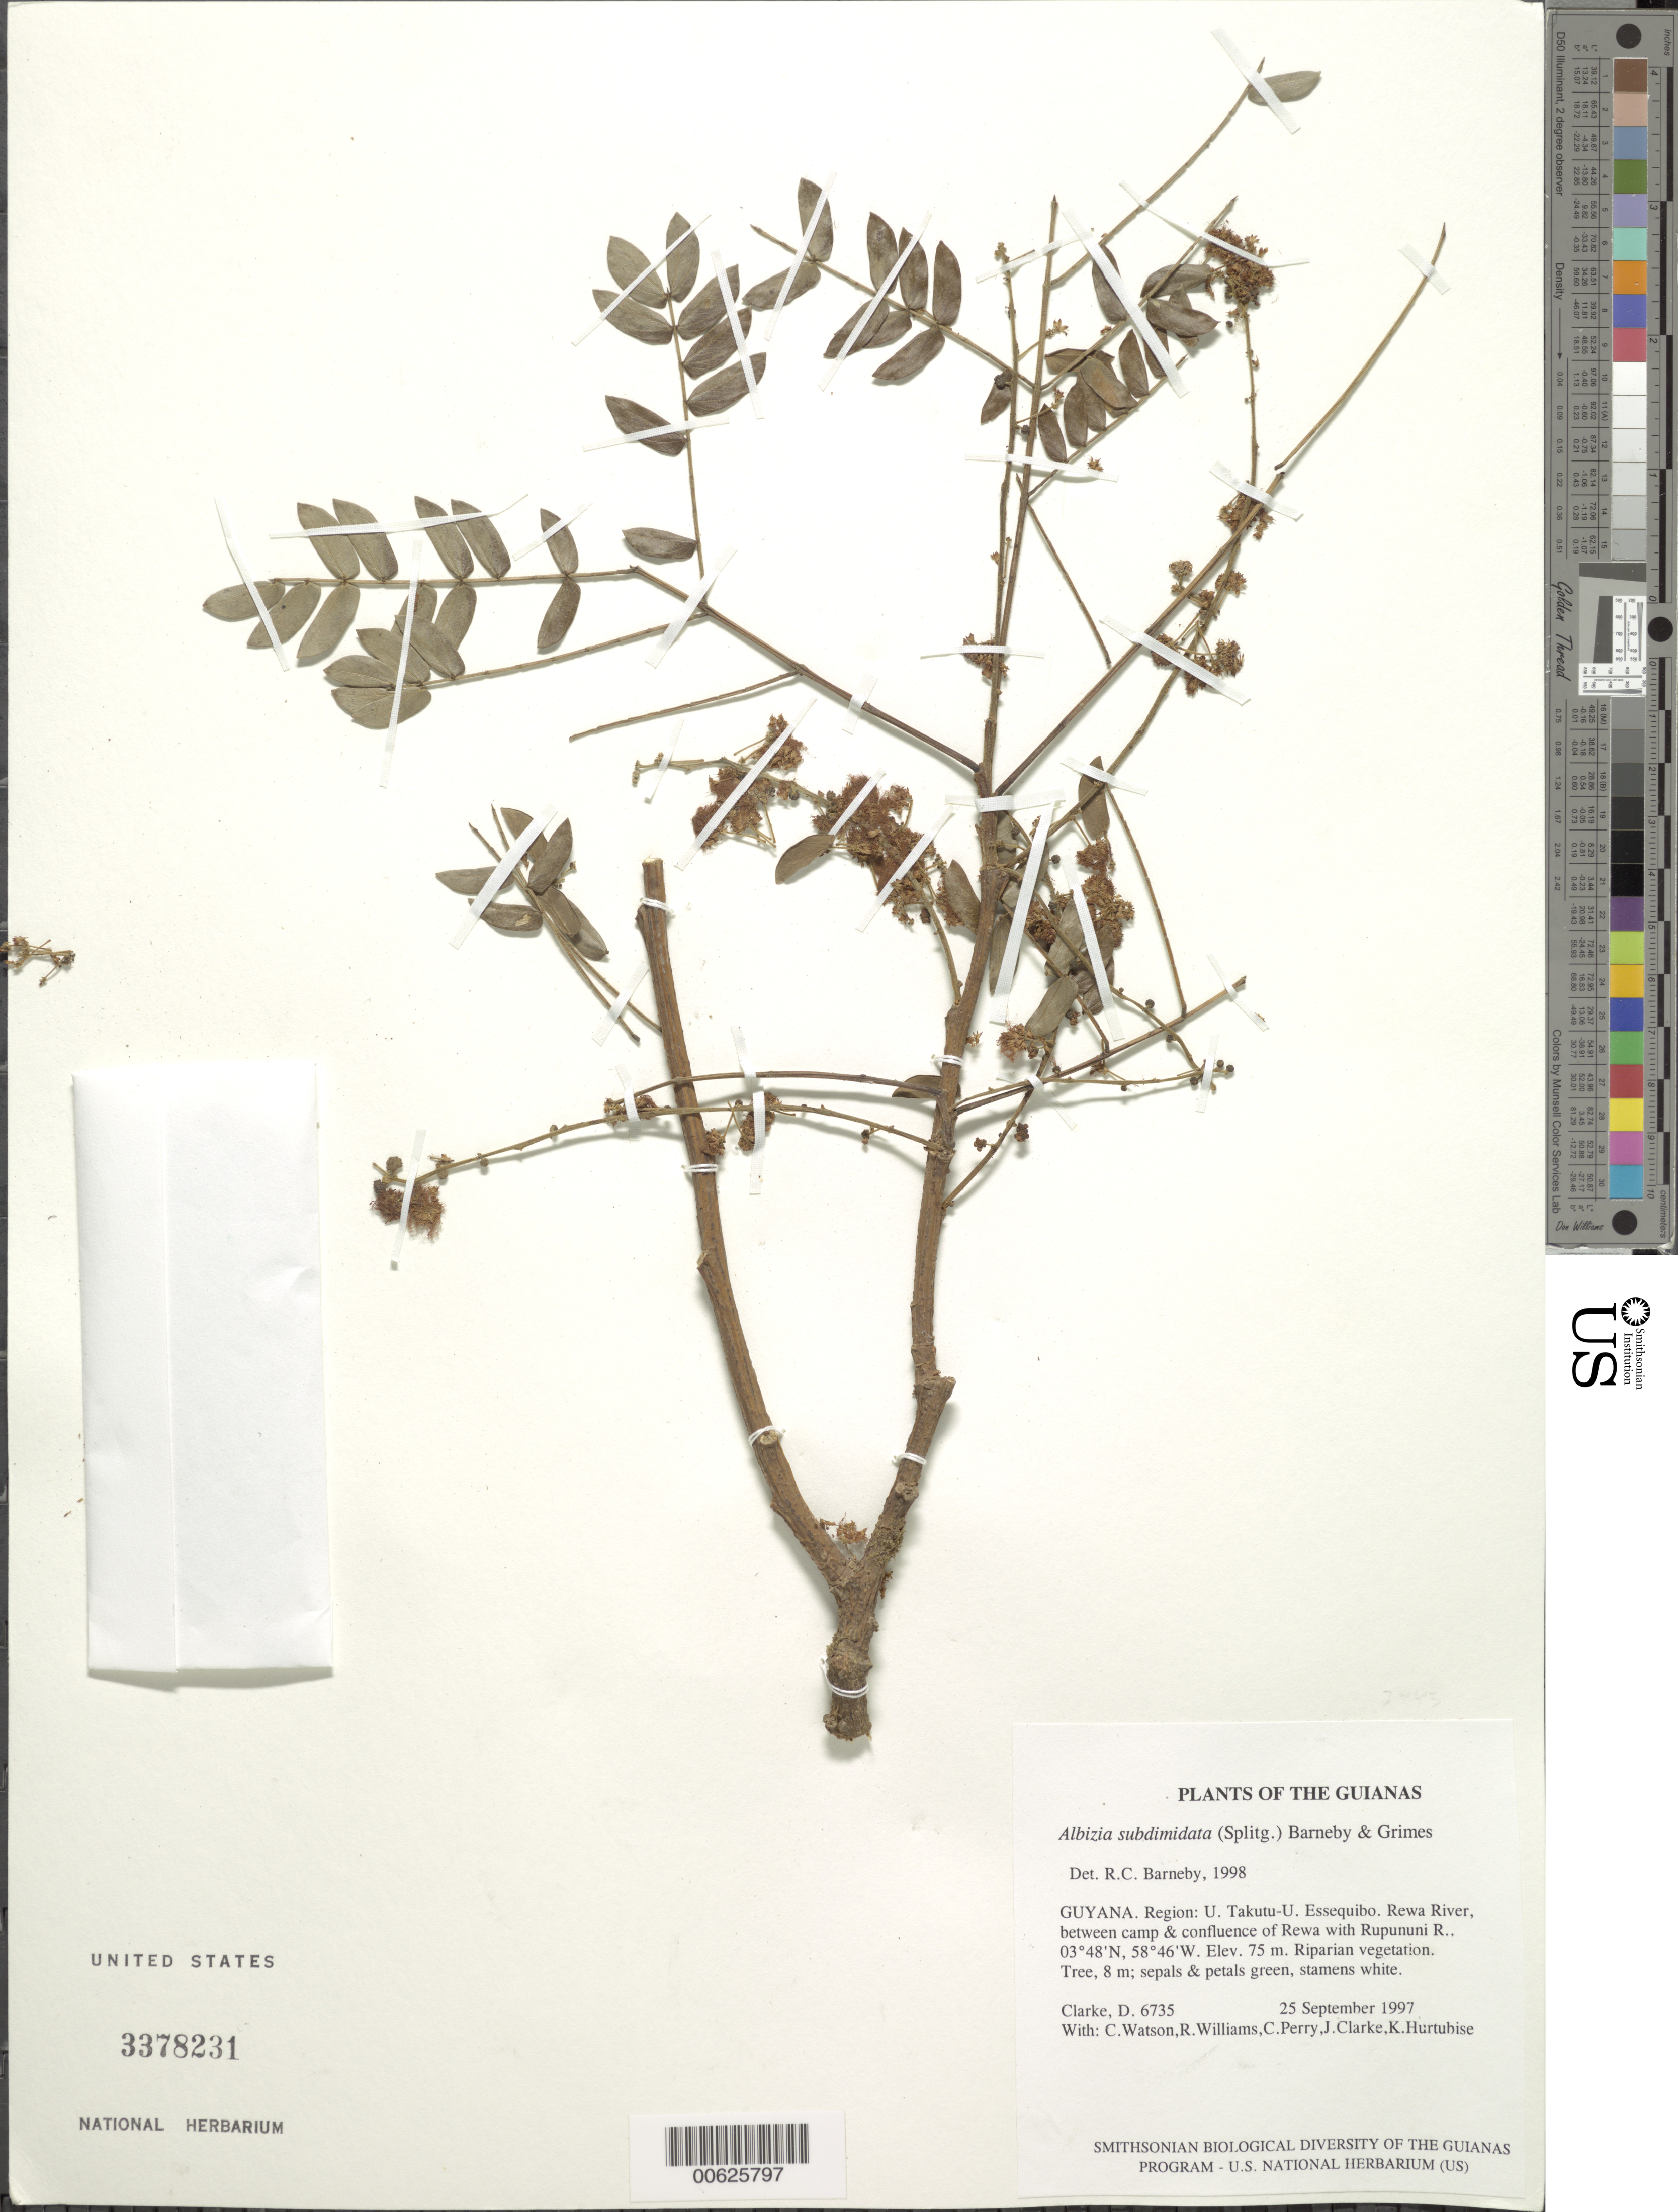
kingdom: Plantae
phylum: Tracheophyta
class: Magnoliopsida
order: Fabales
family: Fabaceae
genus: Pseudalbizzia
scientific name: Pseudalbizzia subdimidiata var. subdimidiata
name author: (Splitg.) Koenen & Duno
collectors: H. D. Clarke, C. Watson, R. Williams, C. Perry, J. Clarke & K. Hurtubise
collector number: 6735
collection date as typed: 25 September 1997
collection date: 1997-09-25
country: Guyana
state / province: U. Takutu-U. Essequibo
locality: Rewa River, between camp & confluence of Rewa with Rupununi R.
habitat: Riparian vegetation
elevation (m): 75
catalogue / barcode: US 3378231